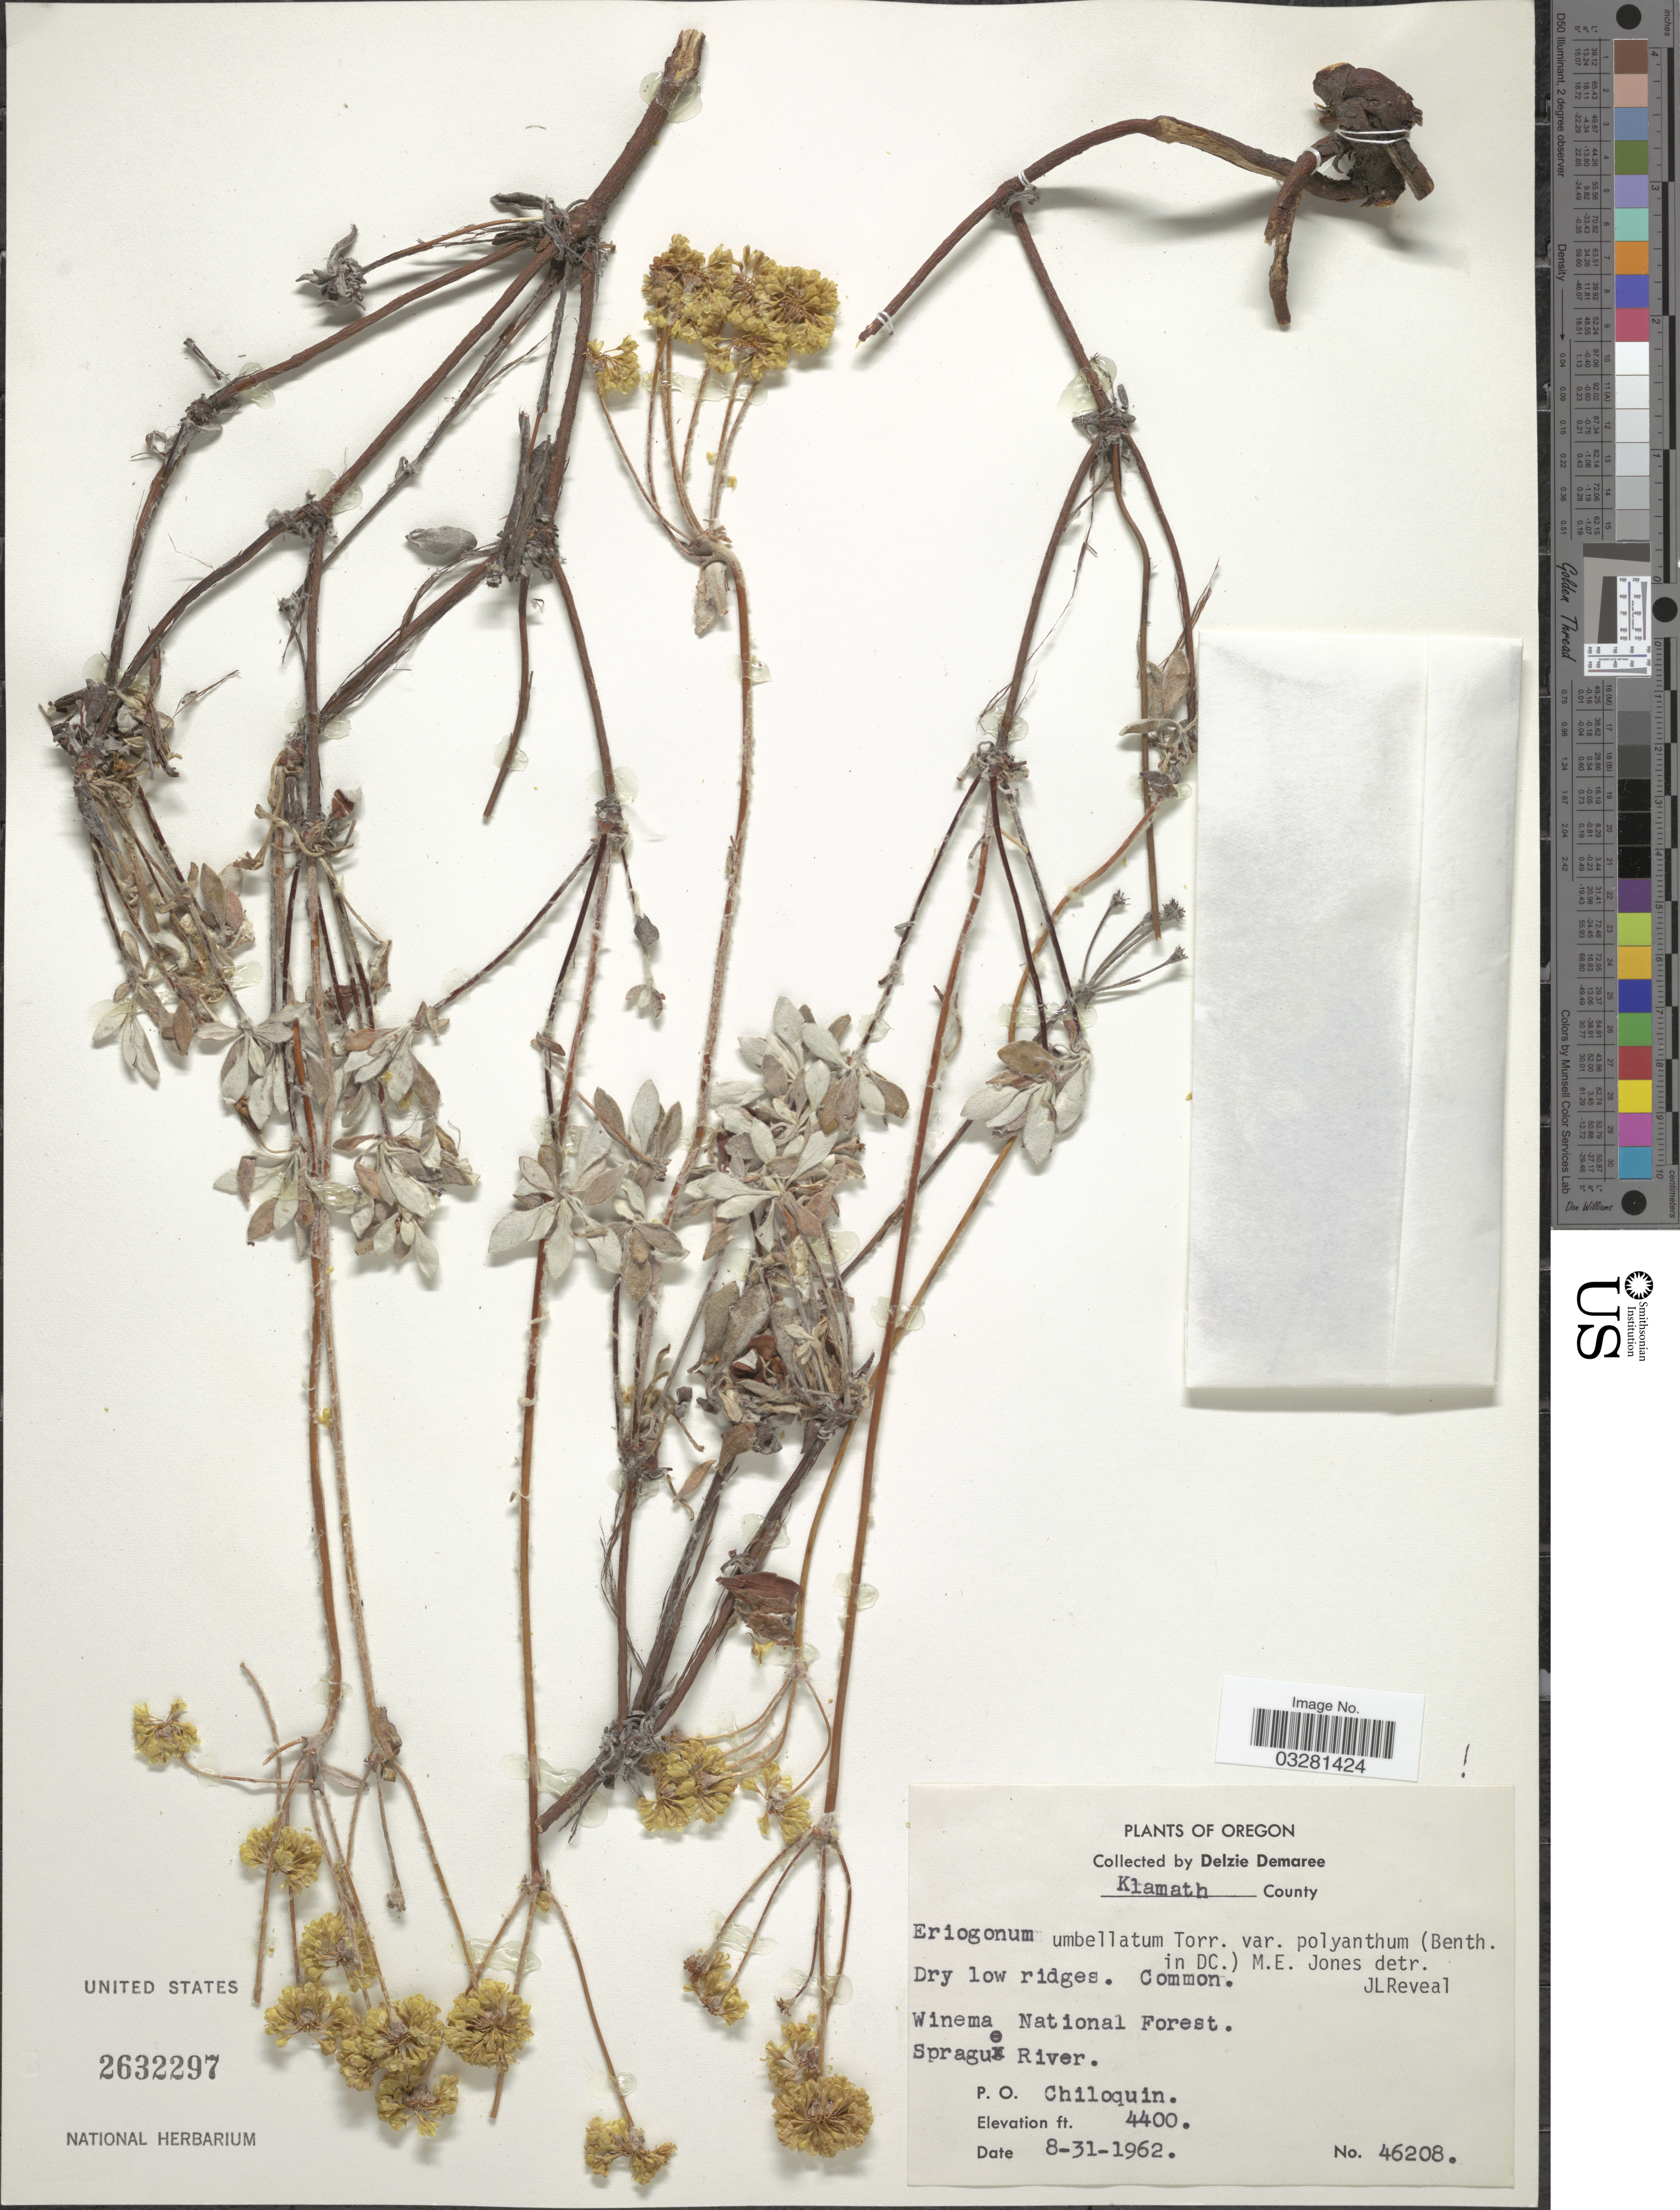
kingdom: Plantae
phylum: Tracheophyta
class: Magnoliopsida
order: Caryophyllales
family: Polygonaceae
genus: Eriogonum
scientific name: Eriogonum biumbellatum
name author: Rydb.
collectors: D. Demaree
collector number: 46208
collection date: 1962-08-31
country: United States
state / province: Oregon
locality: Klamath County. Winema National Forest. Sprague River. P. O. Chiloquin.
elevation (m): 1341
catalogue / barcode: US 2632297